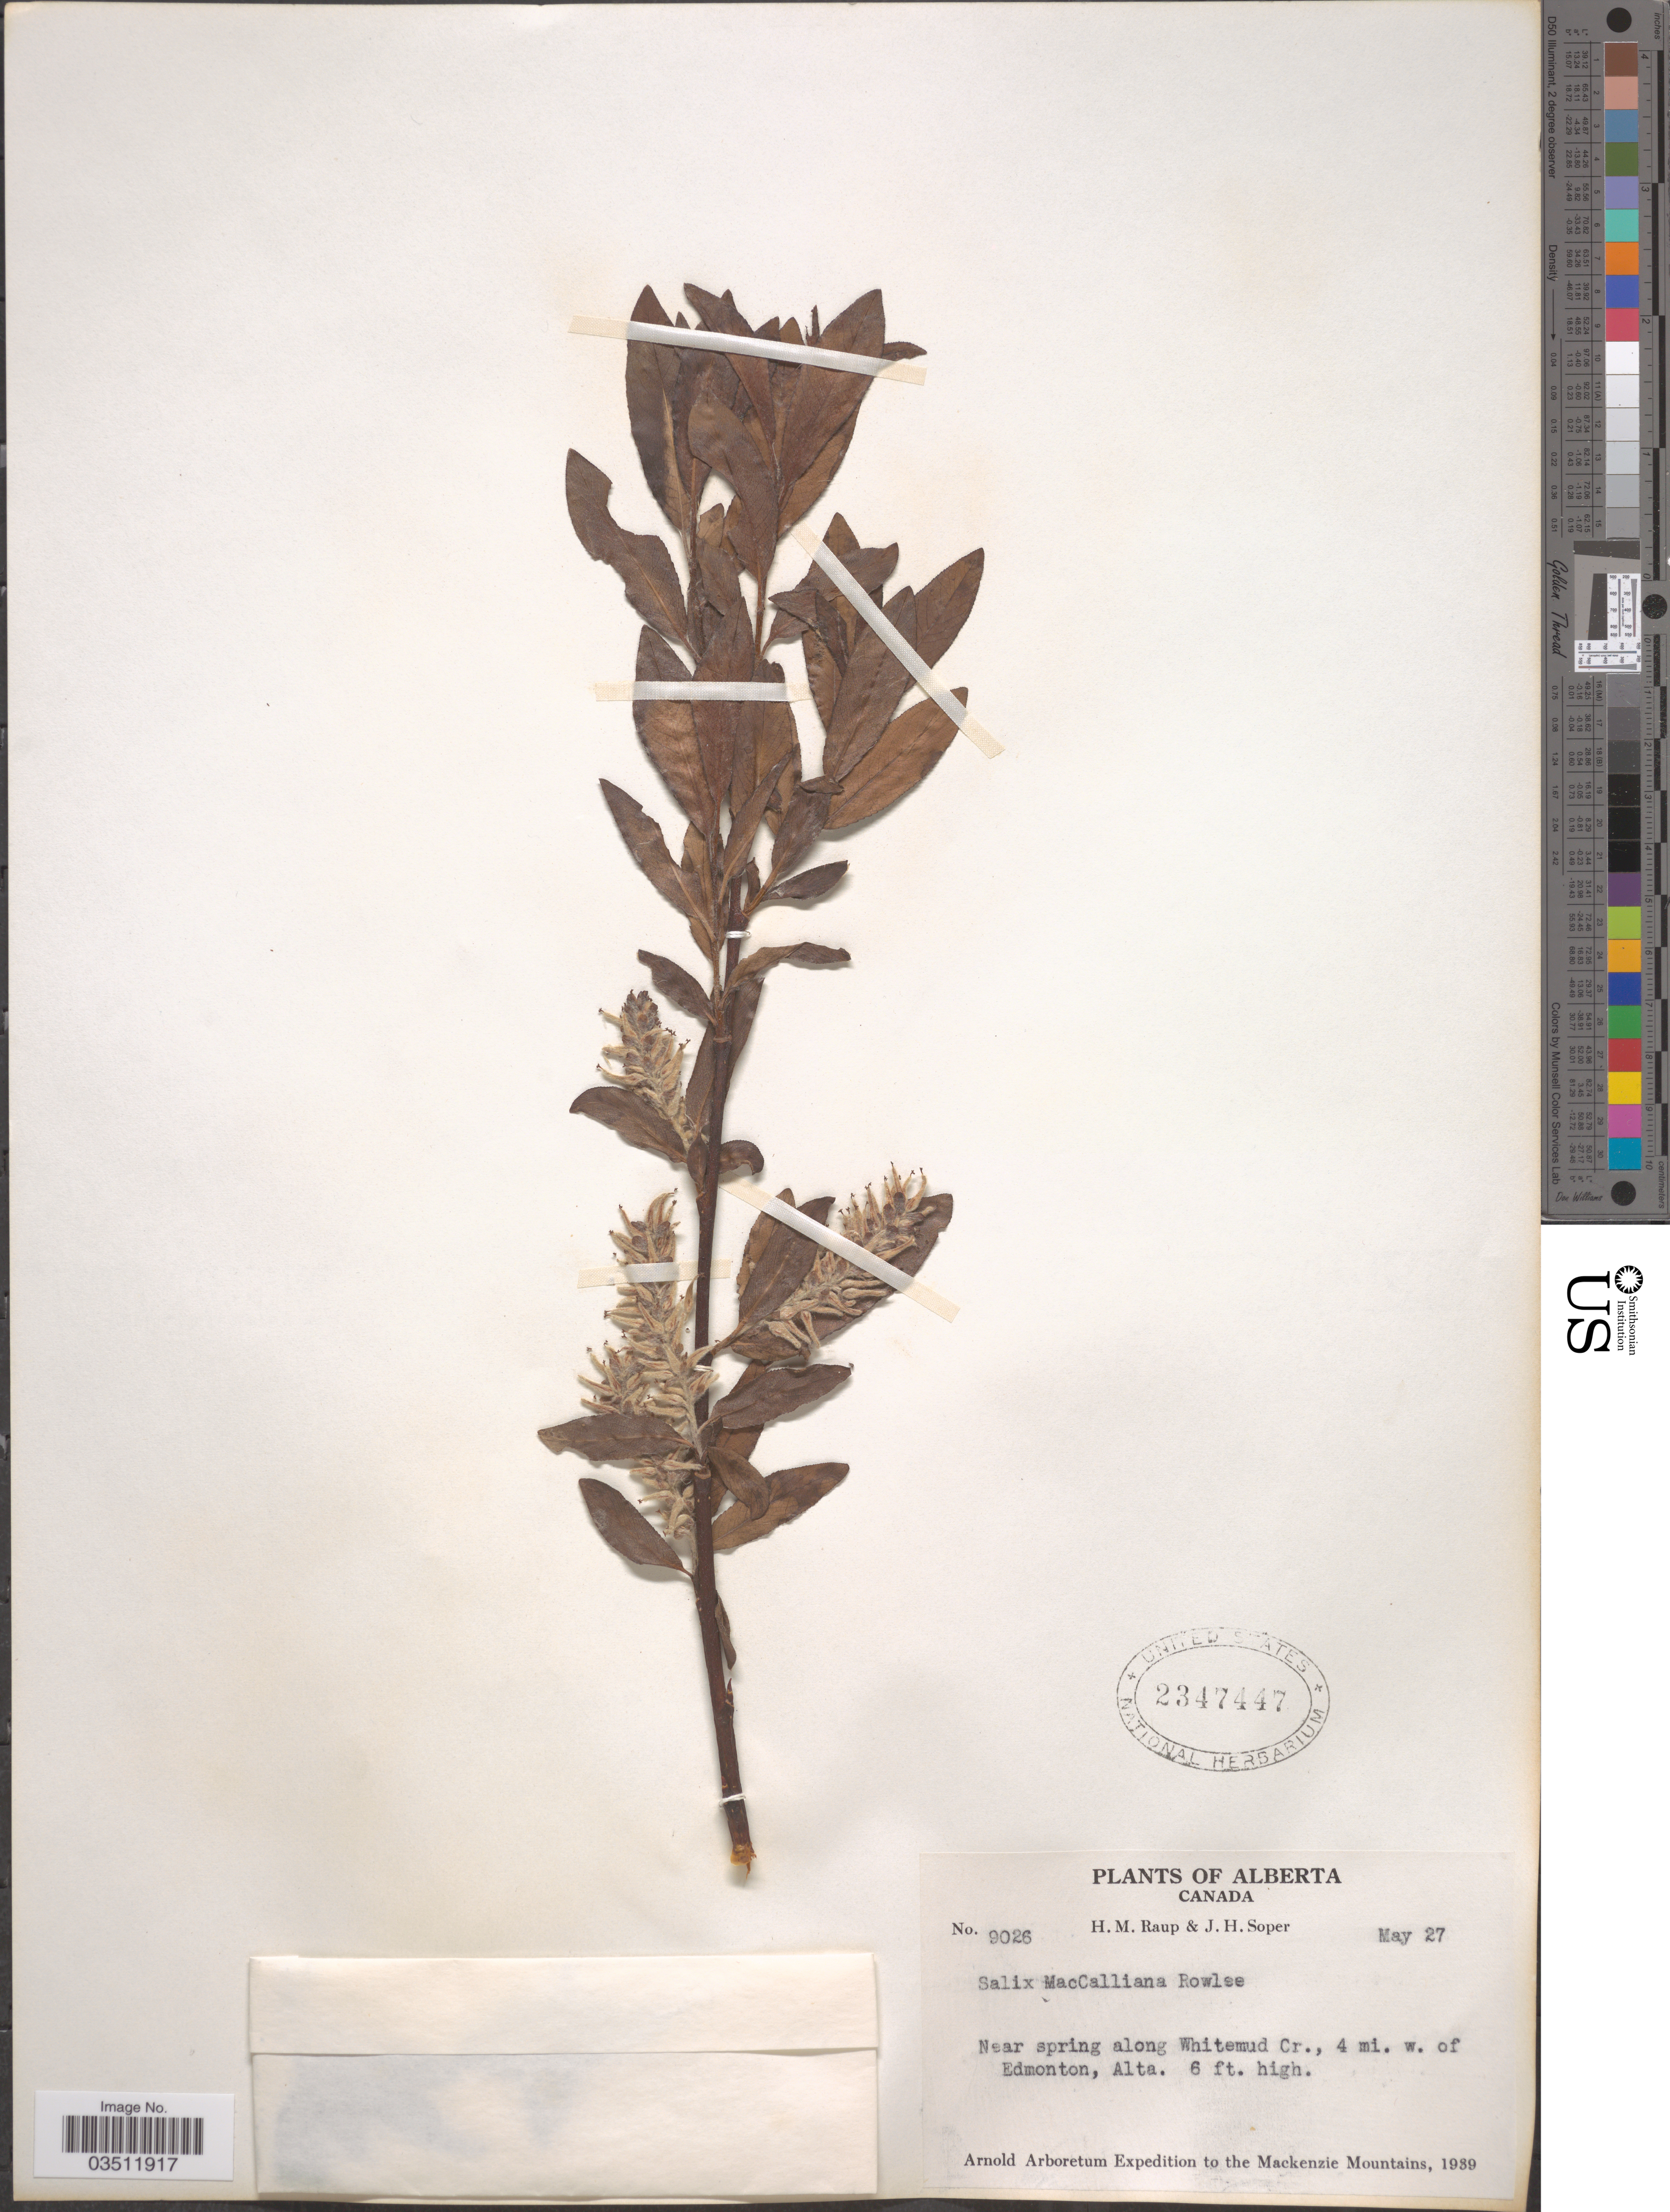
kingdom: Plantae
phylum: Tracheophyta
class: Magnoliopsida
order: Malpighiales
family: Salicaceae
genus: Salix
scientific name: Salix maccalliana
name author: Rowlee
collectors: H. Raup & J. H. Soper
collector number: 9026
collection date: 1939-05-27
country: Canada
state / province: Alberta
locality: Near spring along Whitemud Cr., 4 mi. w. of Edmonton, Alta. Mackenzie Mountains.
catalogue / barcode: US 2347447